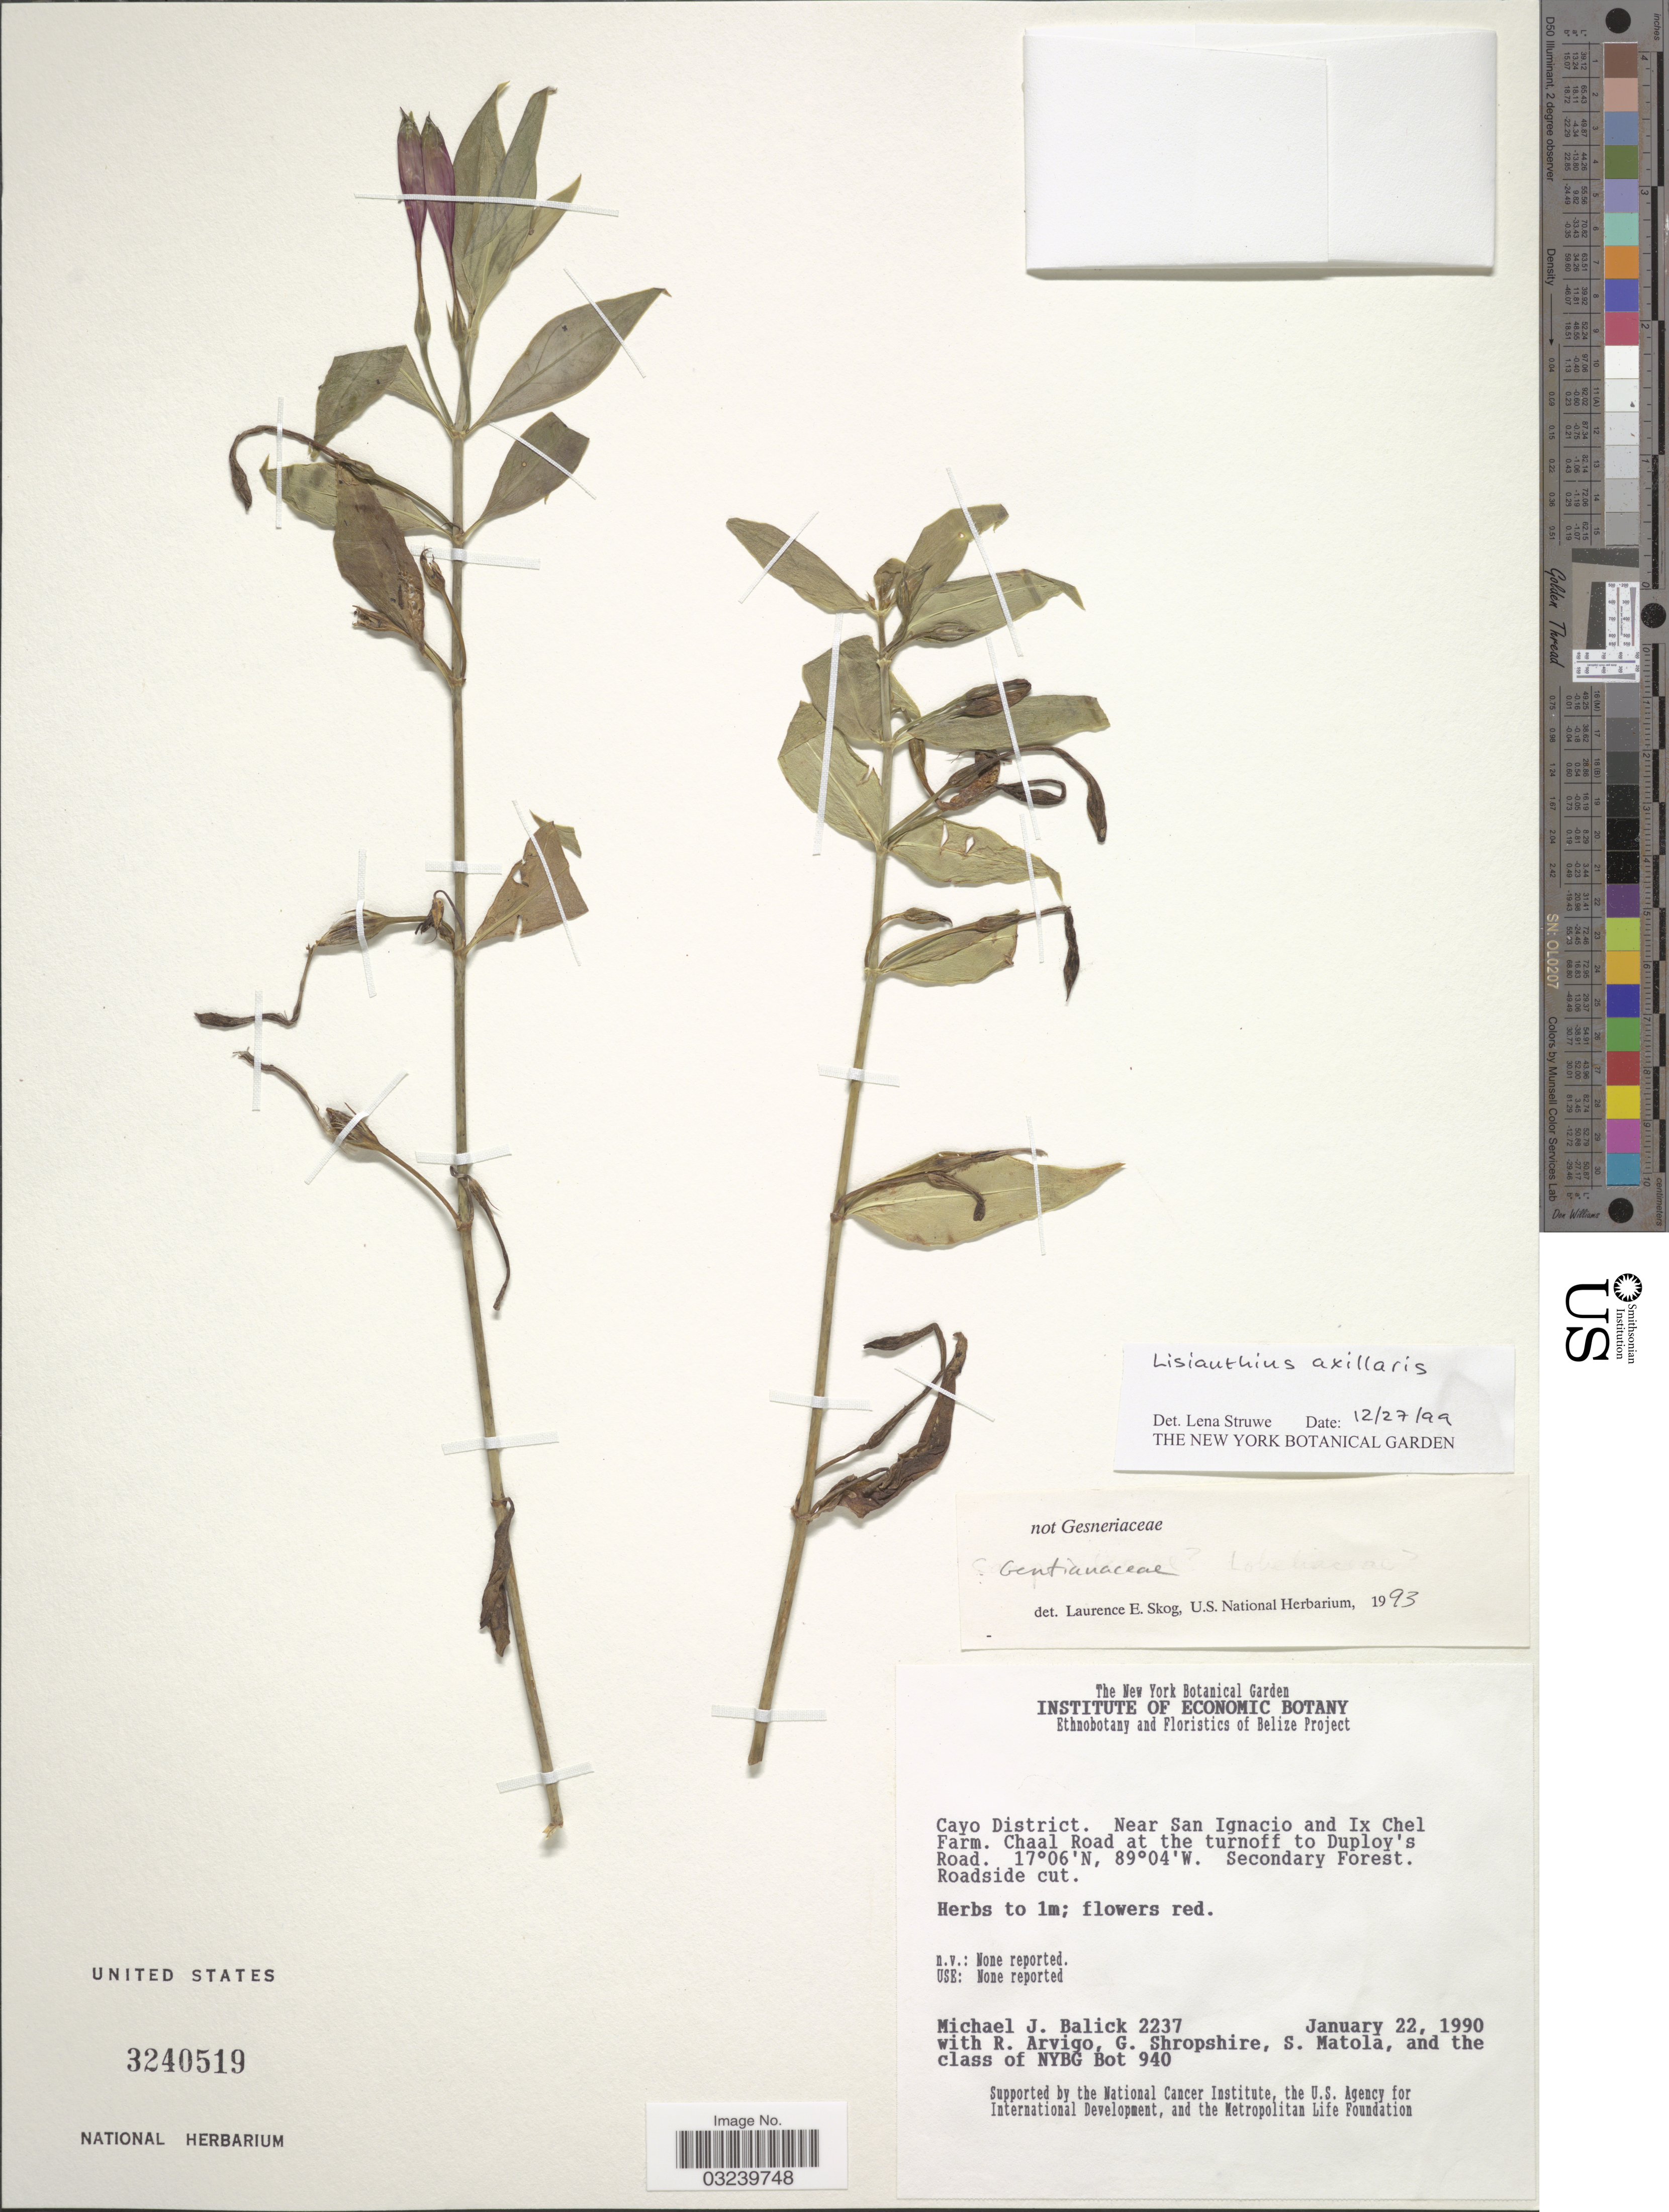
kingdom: Plantae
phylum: Tracheophyta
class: Magnoliopsida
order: Gentianales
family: Gentianaceae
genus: Lisianthius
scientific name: Lisianthius axillaris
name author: (Hemsl.) Kuntze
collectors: M. J. Balick, R. Arvigo, G. Shropshire, S. Matola & Class of NYBG Bot 940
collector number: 2237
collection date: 1990-01-22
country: Belize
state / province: Cayo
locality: Cayo District. Near San Ignacio and Ix Chel Farm. Chaal Road at the turnoff to Duploy's Road.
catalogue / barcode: US 3240519